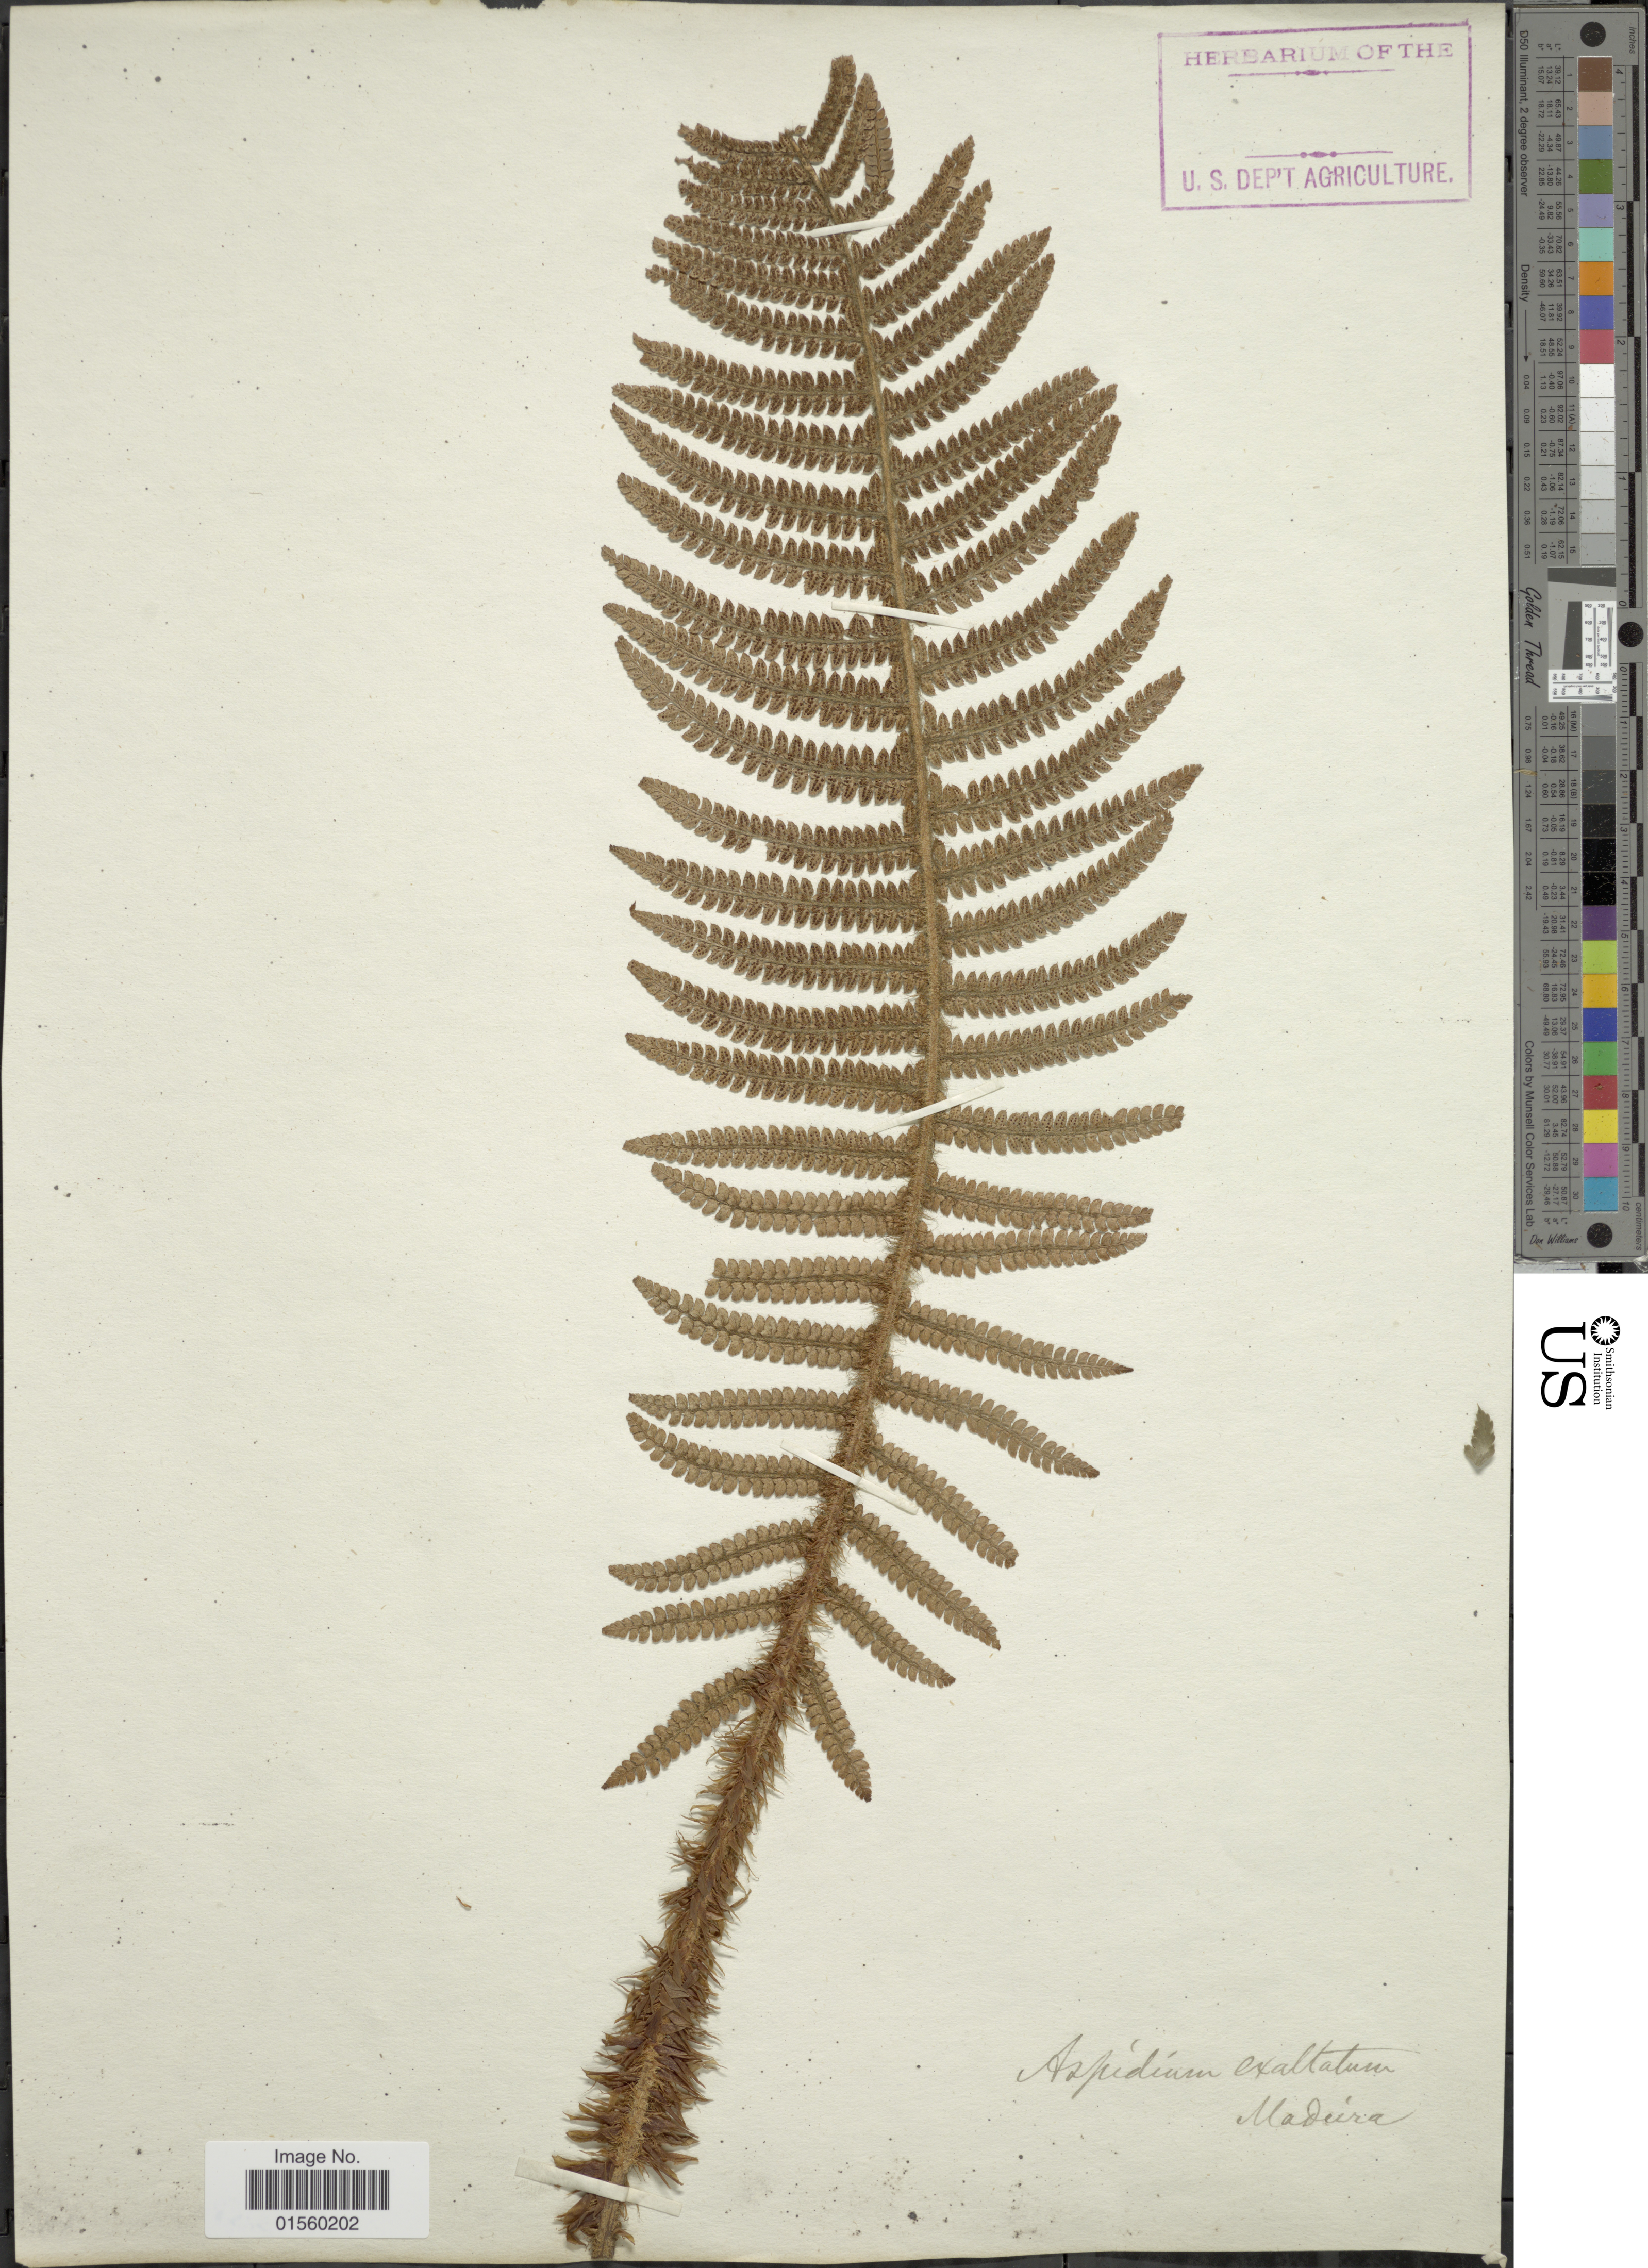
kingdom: Plantae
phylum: Tracheophyta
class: Polypodiopsida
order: Polypodiales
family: Dryopteridaceae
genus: Polystichum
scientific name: Polystichum setiferum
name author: (Forssk.) Moore ex Woynar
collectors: Facchini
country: Portugal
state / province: Madeira (Aut. Reg.)